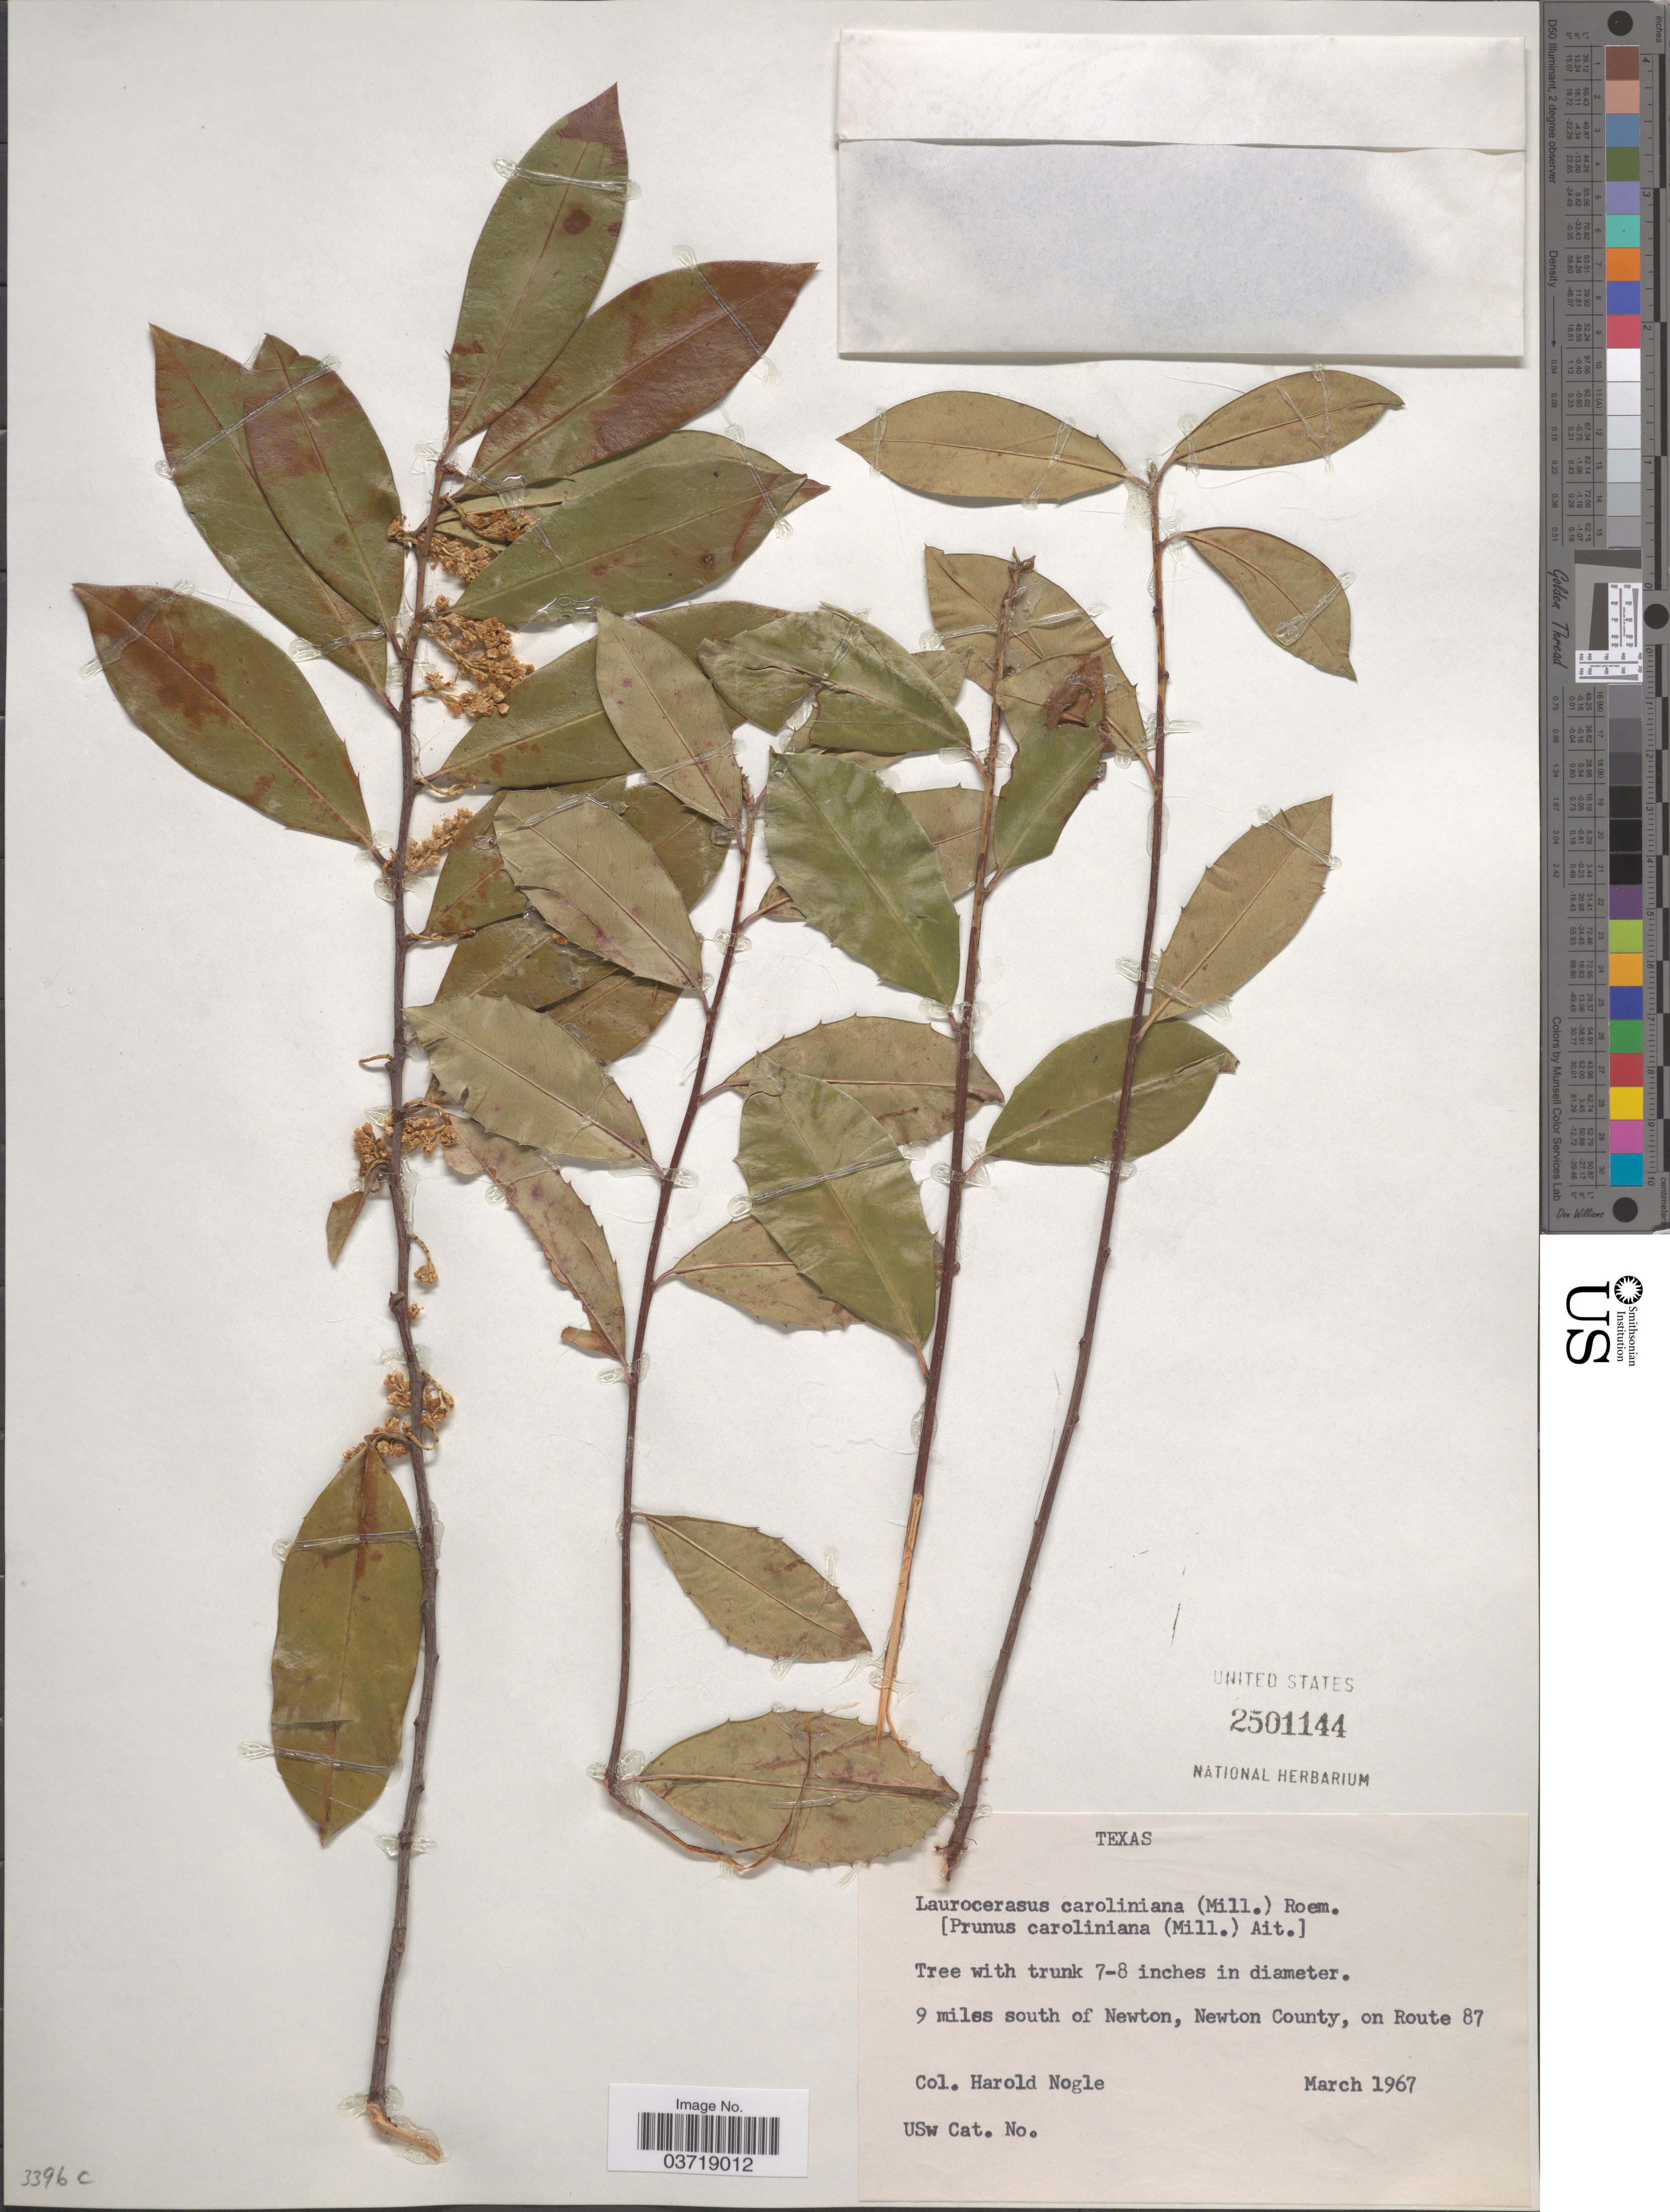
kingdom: Plantae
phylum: Tracheophyta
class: Magnoliopsida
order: Rosales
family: Rosaceae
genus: Prunus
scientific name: Prunus caroliniana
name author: (Mill.) Aiton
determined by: Strong, Mark T., (BOT), Smithsonian Institution - National Museum of Natural History (UNITED STATES)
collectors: H. Nogle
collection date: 1967-03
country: United States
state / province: Texas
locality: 9 miles south of Newton, Newton County, on Route 87.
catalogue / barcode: US 2501144